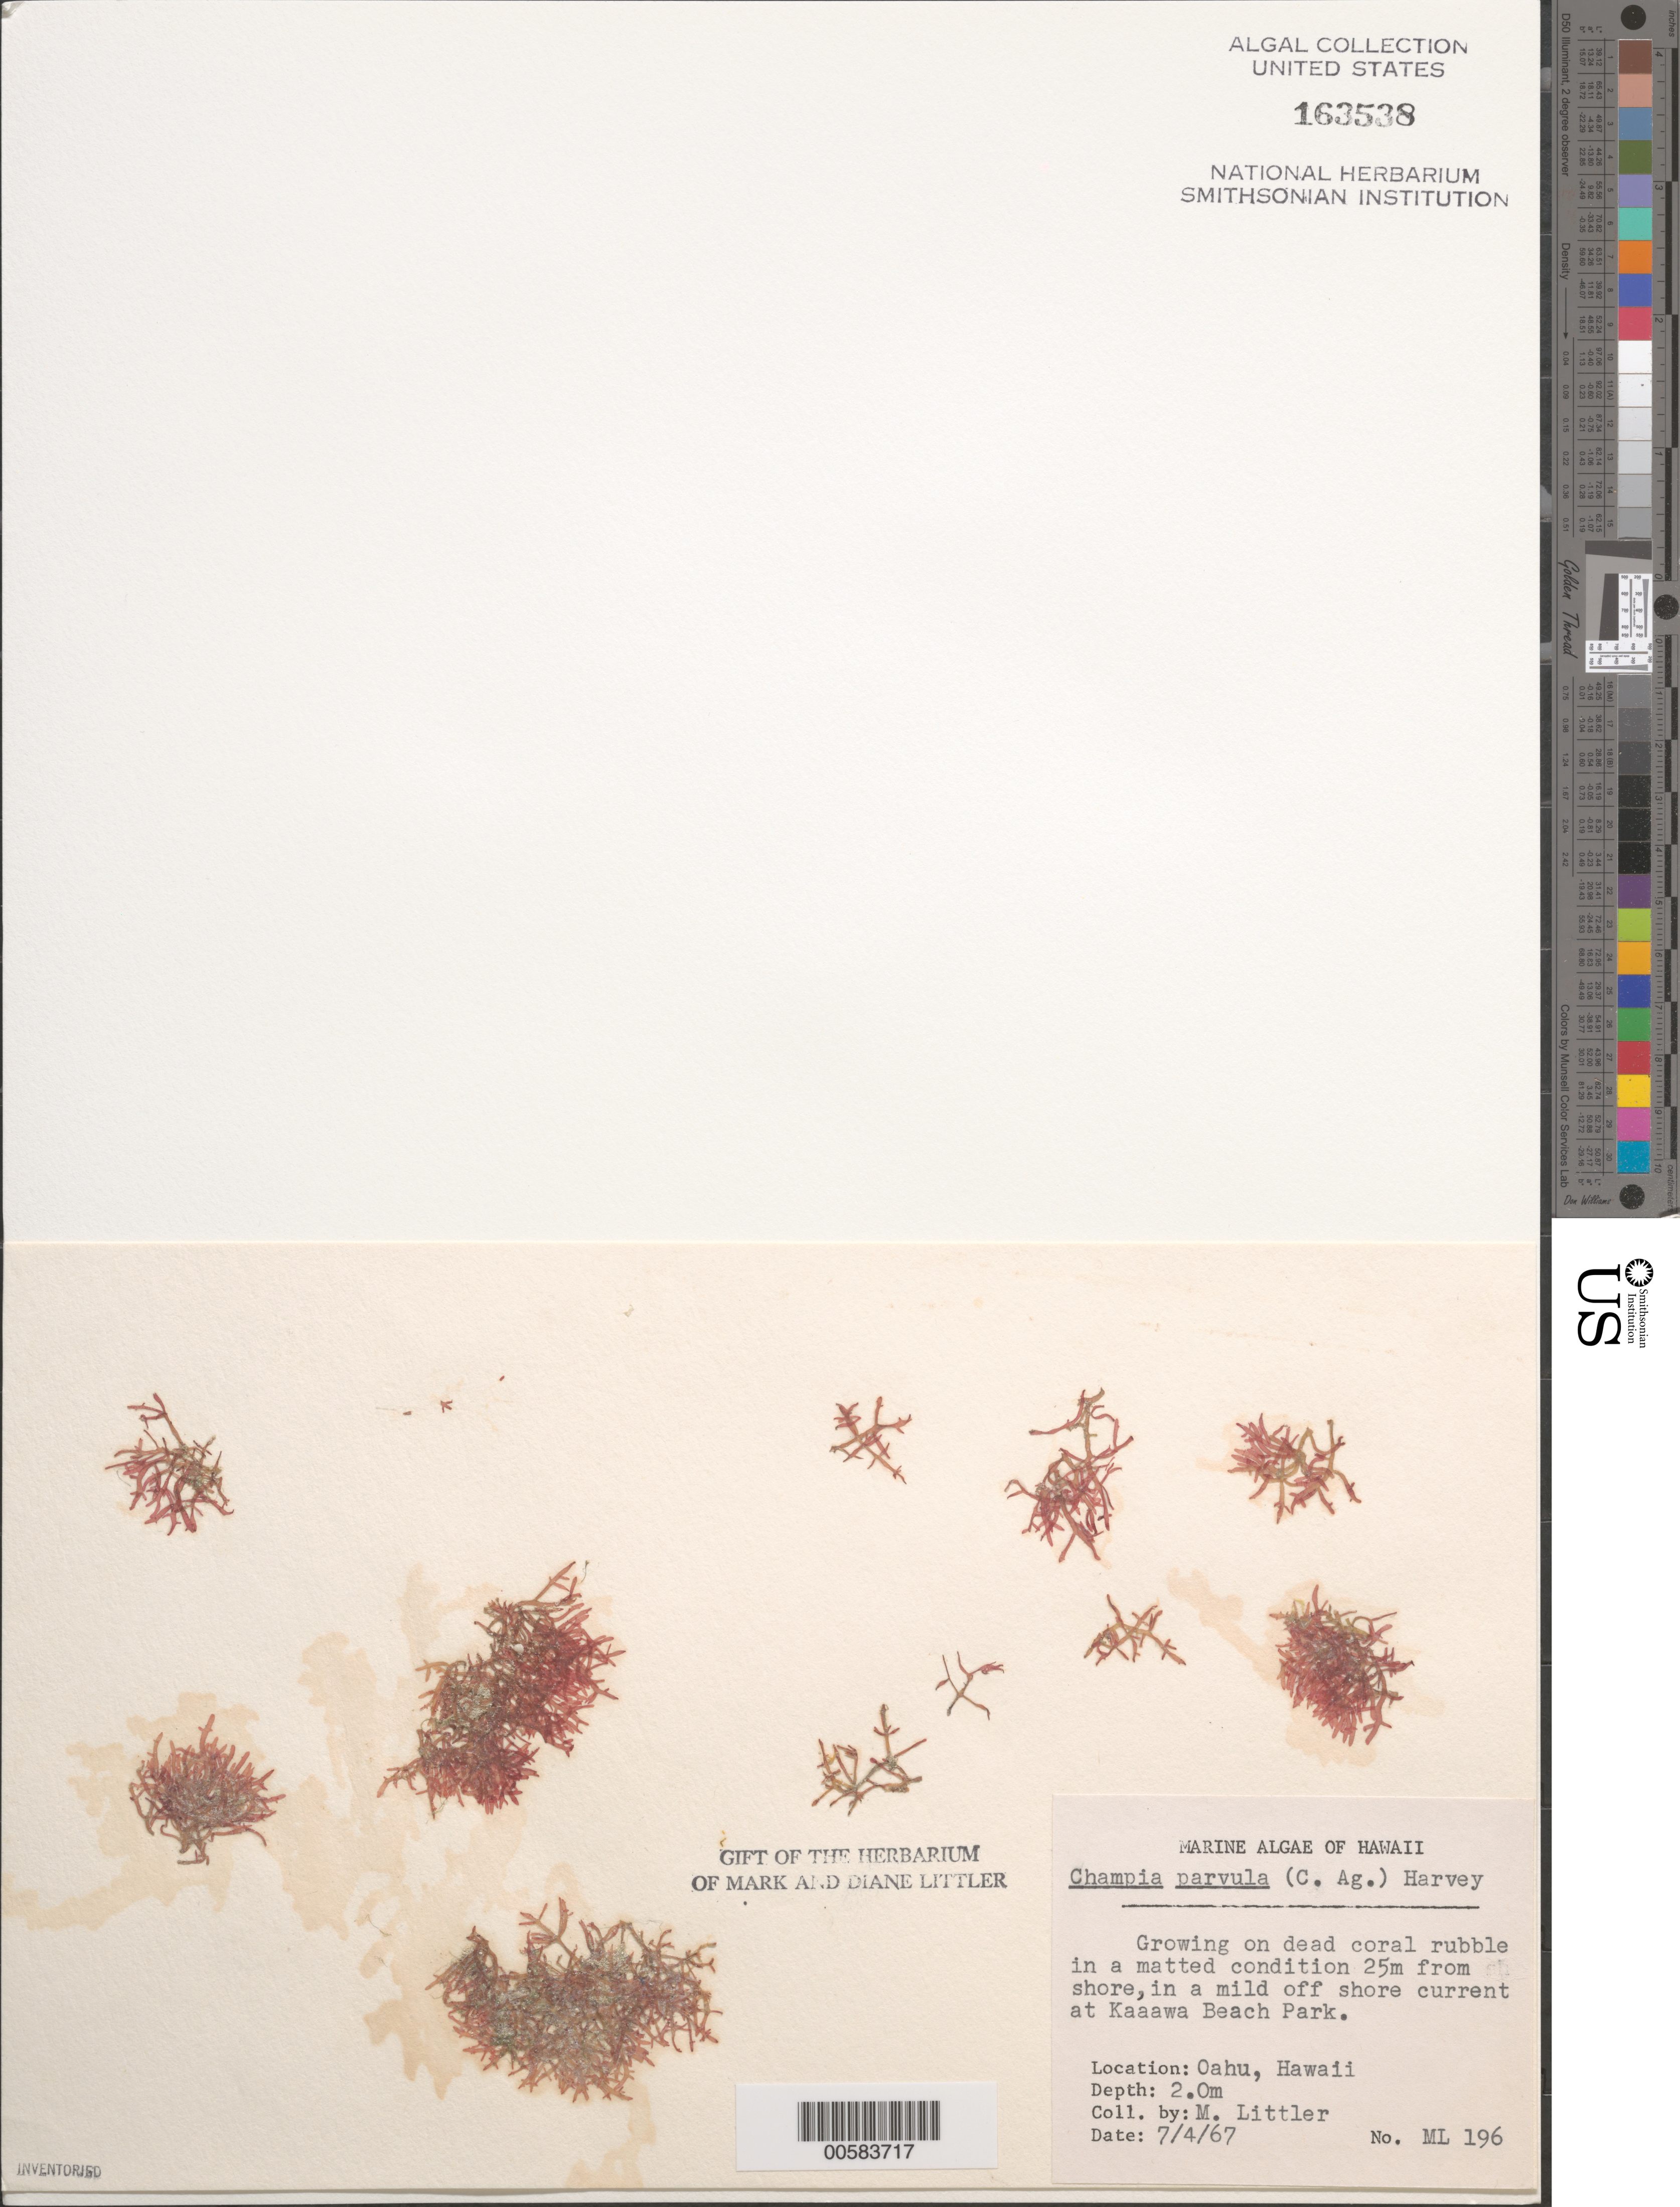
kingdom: Plantae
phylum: Rhodophyta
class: Florideophyceae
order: Rhodymeniales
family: Champiaceae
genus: Champia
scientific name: Champia parvula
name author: (C. Agardh) Harv.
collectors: M. M. Littler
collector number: ML 196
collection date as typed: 04 Jul 1967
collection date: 1967-07-04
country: United States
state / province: Hawaii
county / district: Honolulu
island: Oahu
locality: Kaaawa Beach Park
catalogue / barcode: US 163538